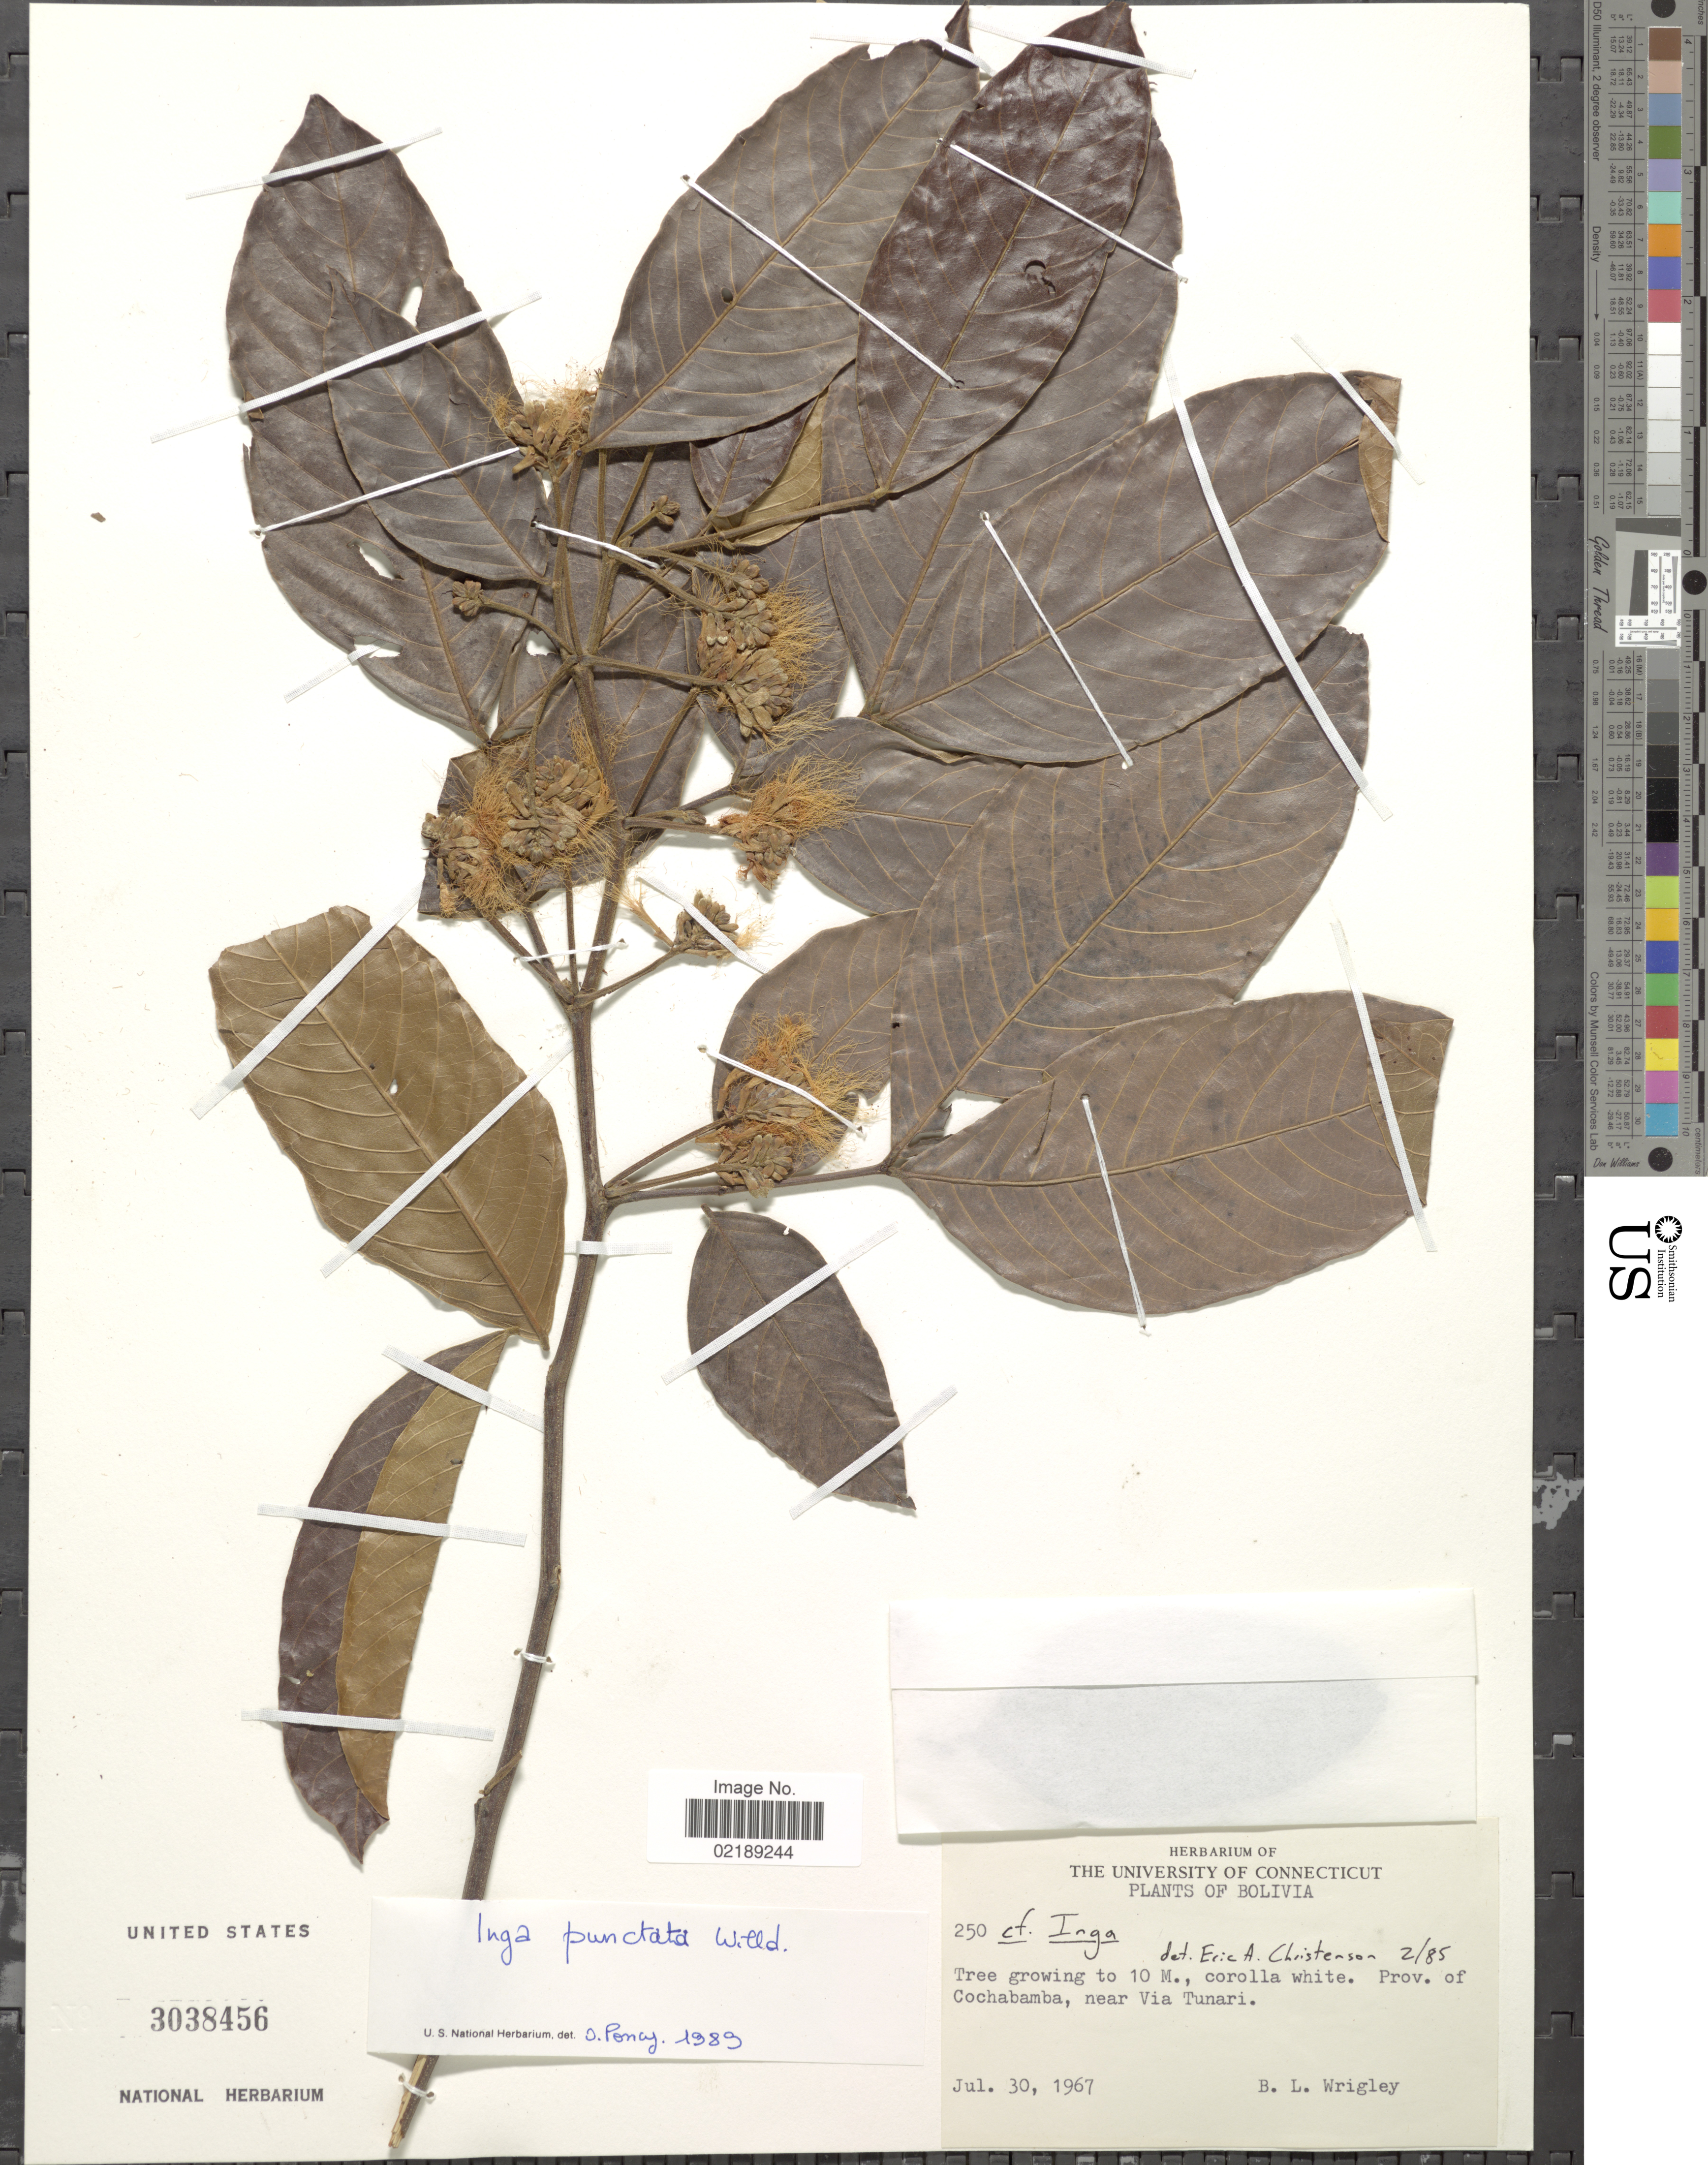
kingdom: Plantae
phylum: Tracheophyta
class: Magnoliopsida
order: Fabales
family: Fabaceae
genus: Inga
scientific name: Inga punctata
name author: Willd.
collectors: B. L. Wrigley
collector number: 250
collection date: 1967-07-30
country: Bolivia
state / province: Cochabamba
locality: Near Via Tunari.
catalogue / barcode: US 3038456